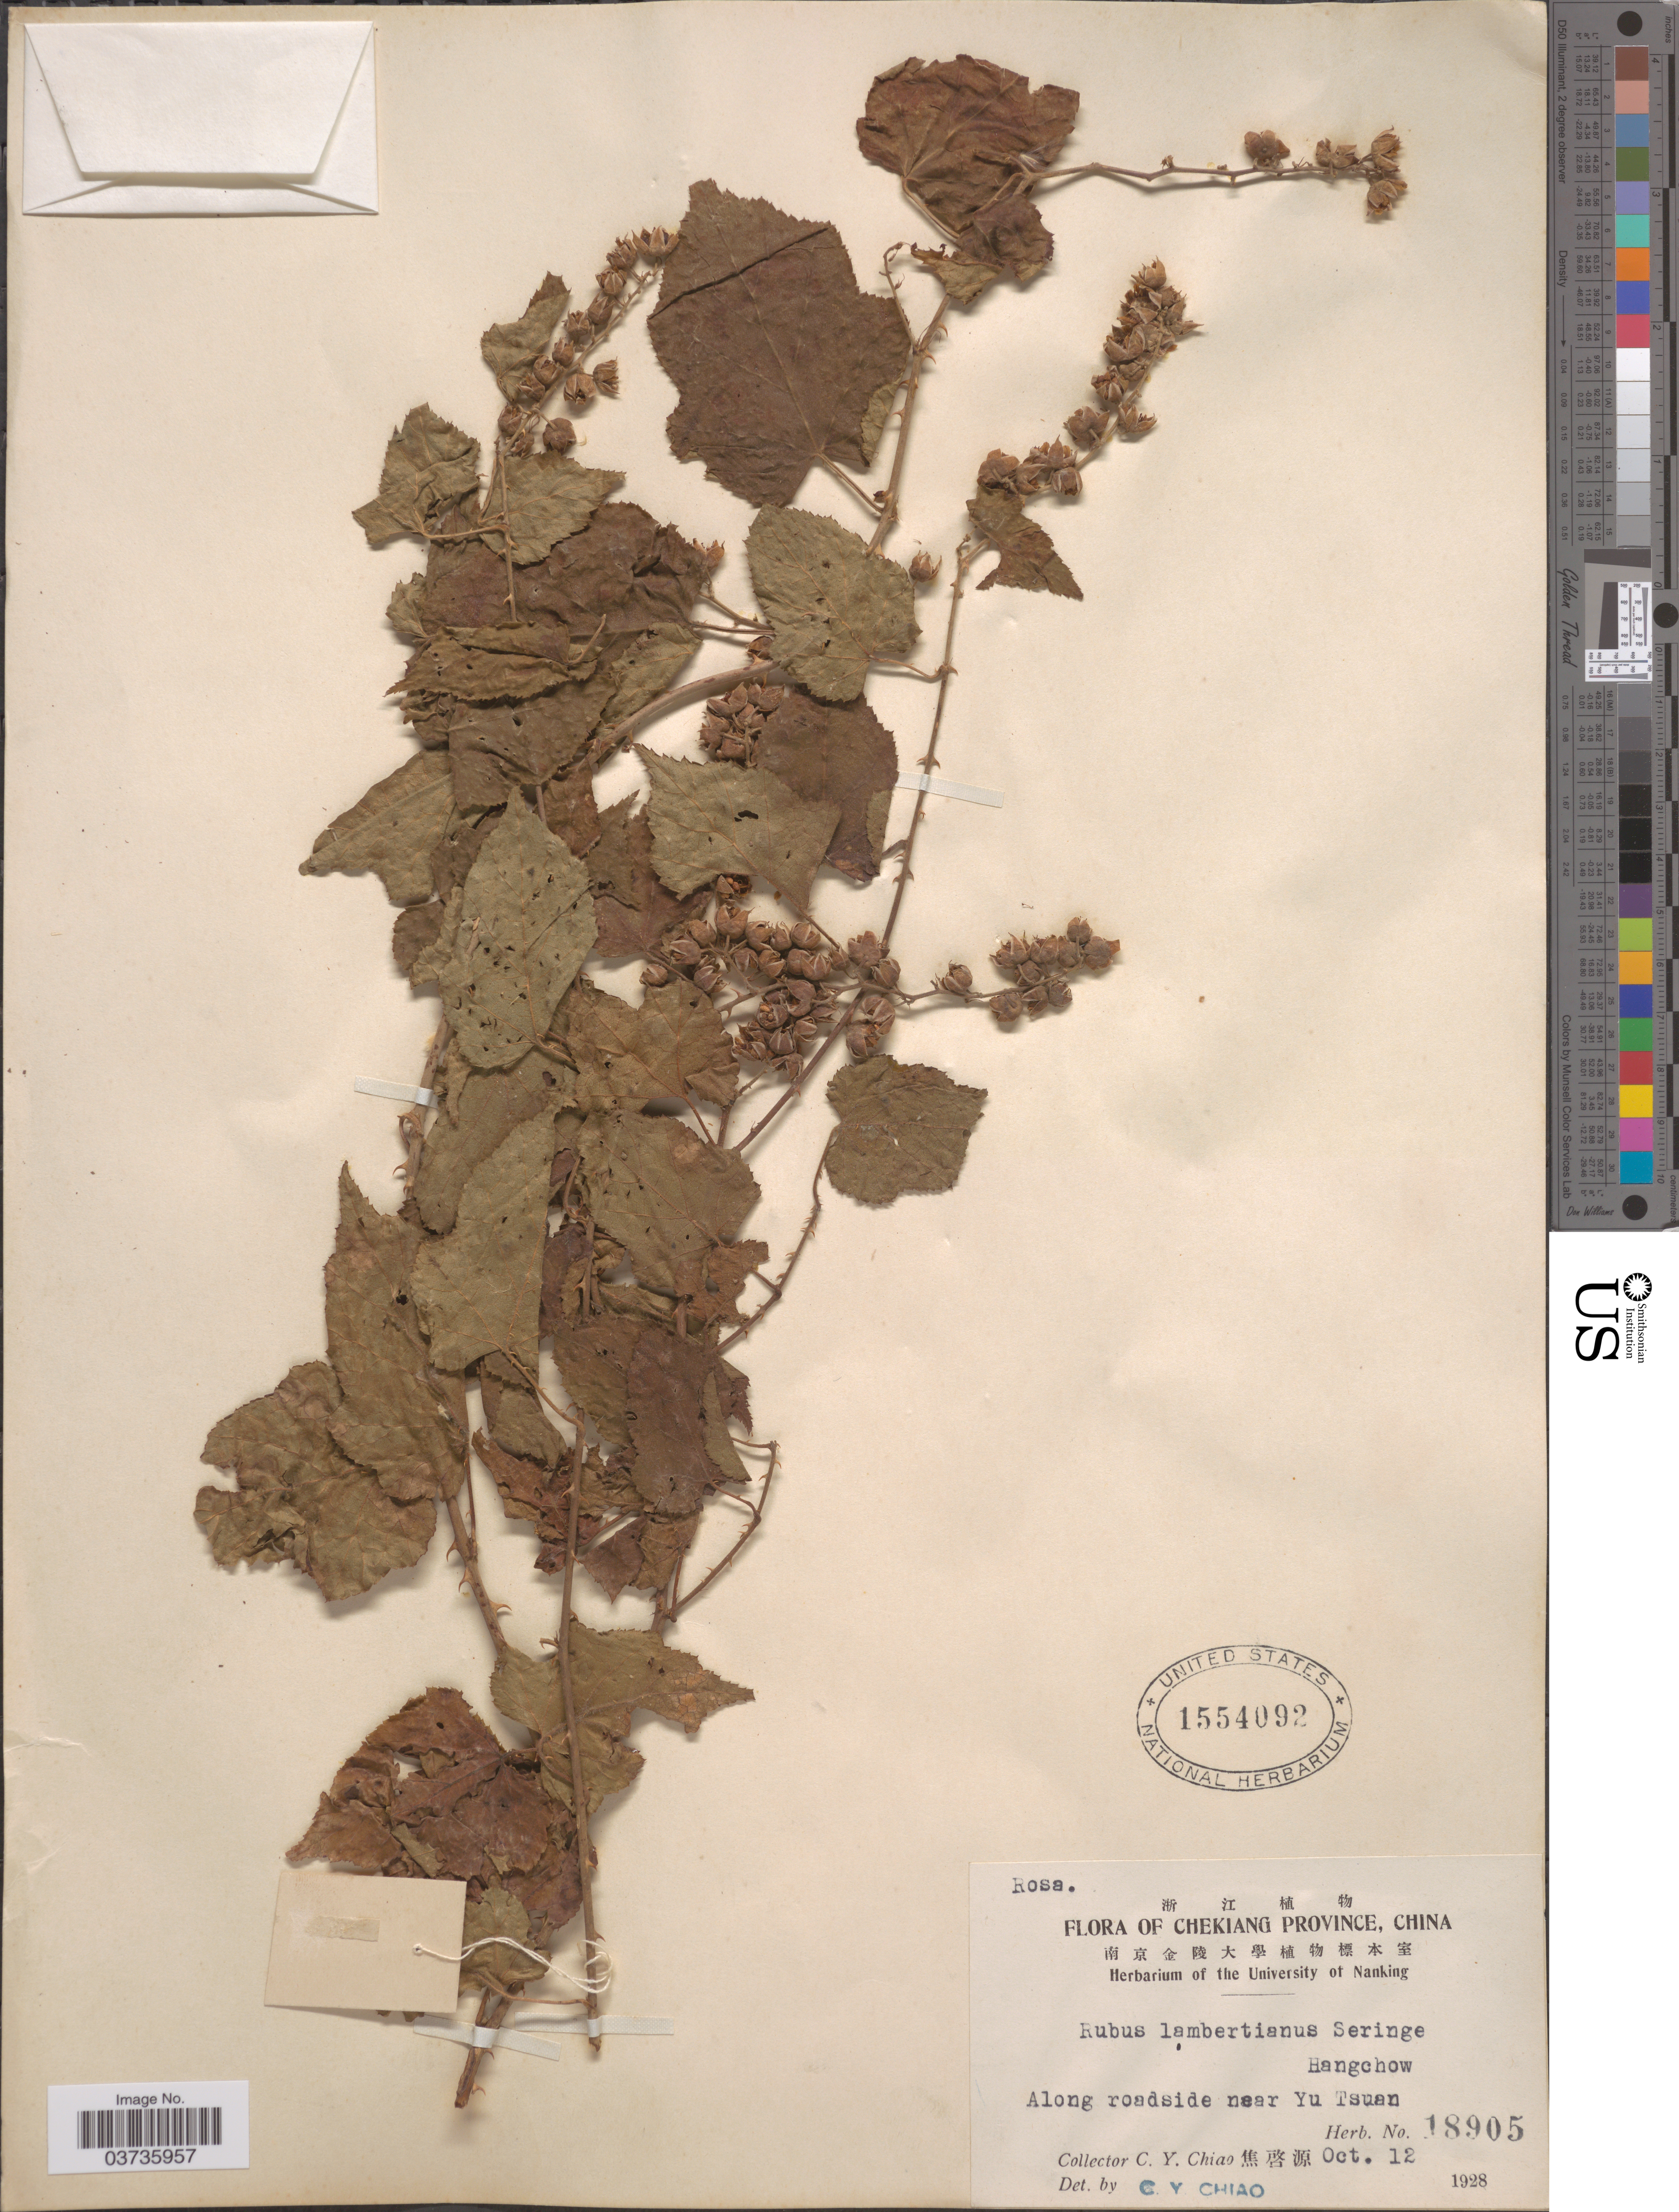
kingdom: Plantae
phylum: Tracheophyta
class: Magnoliopsida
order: Rosales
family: Rosaceae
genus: Rubus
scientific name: Rubus lambertianus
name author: Ser.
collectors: C. Y. Chiao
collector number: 18905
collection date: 1928-10-12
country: China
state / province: Zhejiang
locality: Chekiang Province. Along roadside near Yu Tsuan.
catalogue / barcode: US 1554092